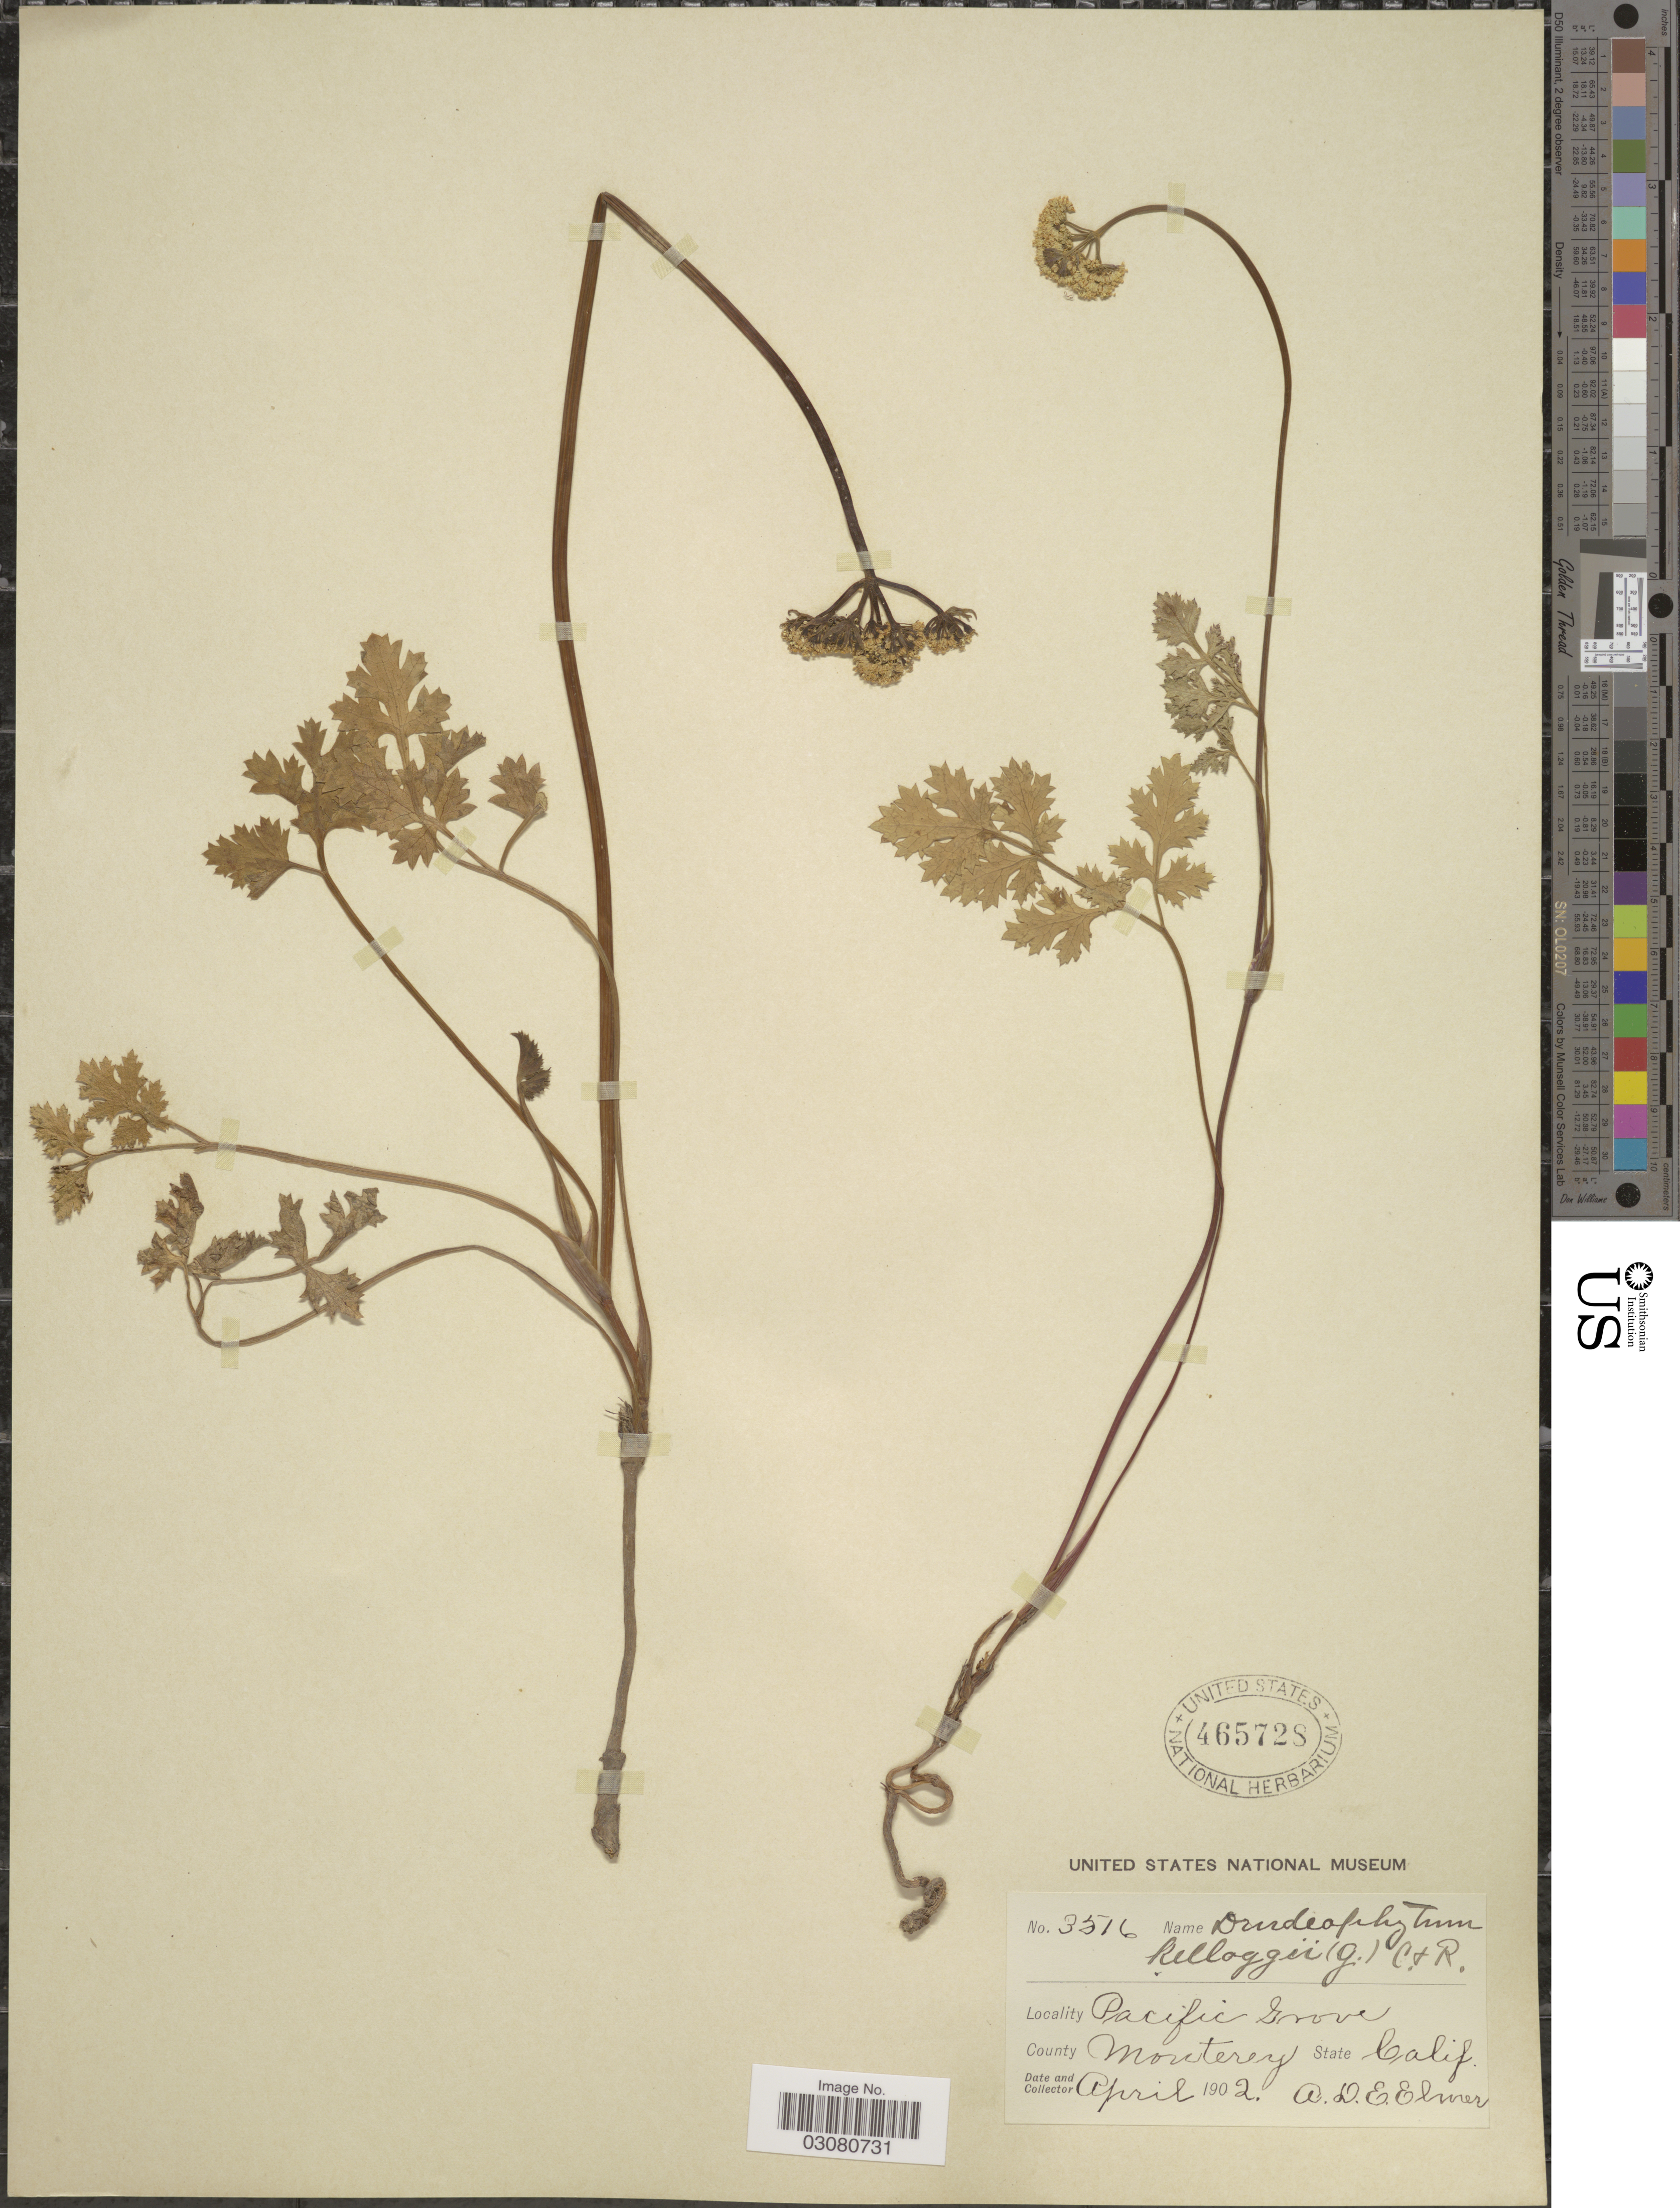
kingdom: Plantae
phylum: Tracheophyta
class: Magnoliopsida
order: Apiales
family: Apiaceae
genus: Drudeophytum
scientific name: Drudeophytum kelloggii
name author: (A. Gray) J.M. Coult. & Rose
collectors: A. D. E. Elmer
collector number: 3516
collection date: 1902-04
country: United States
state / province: California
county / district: Monterey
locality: Pacific Grove. County Monterey. State Calif.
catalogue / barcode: US 465728